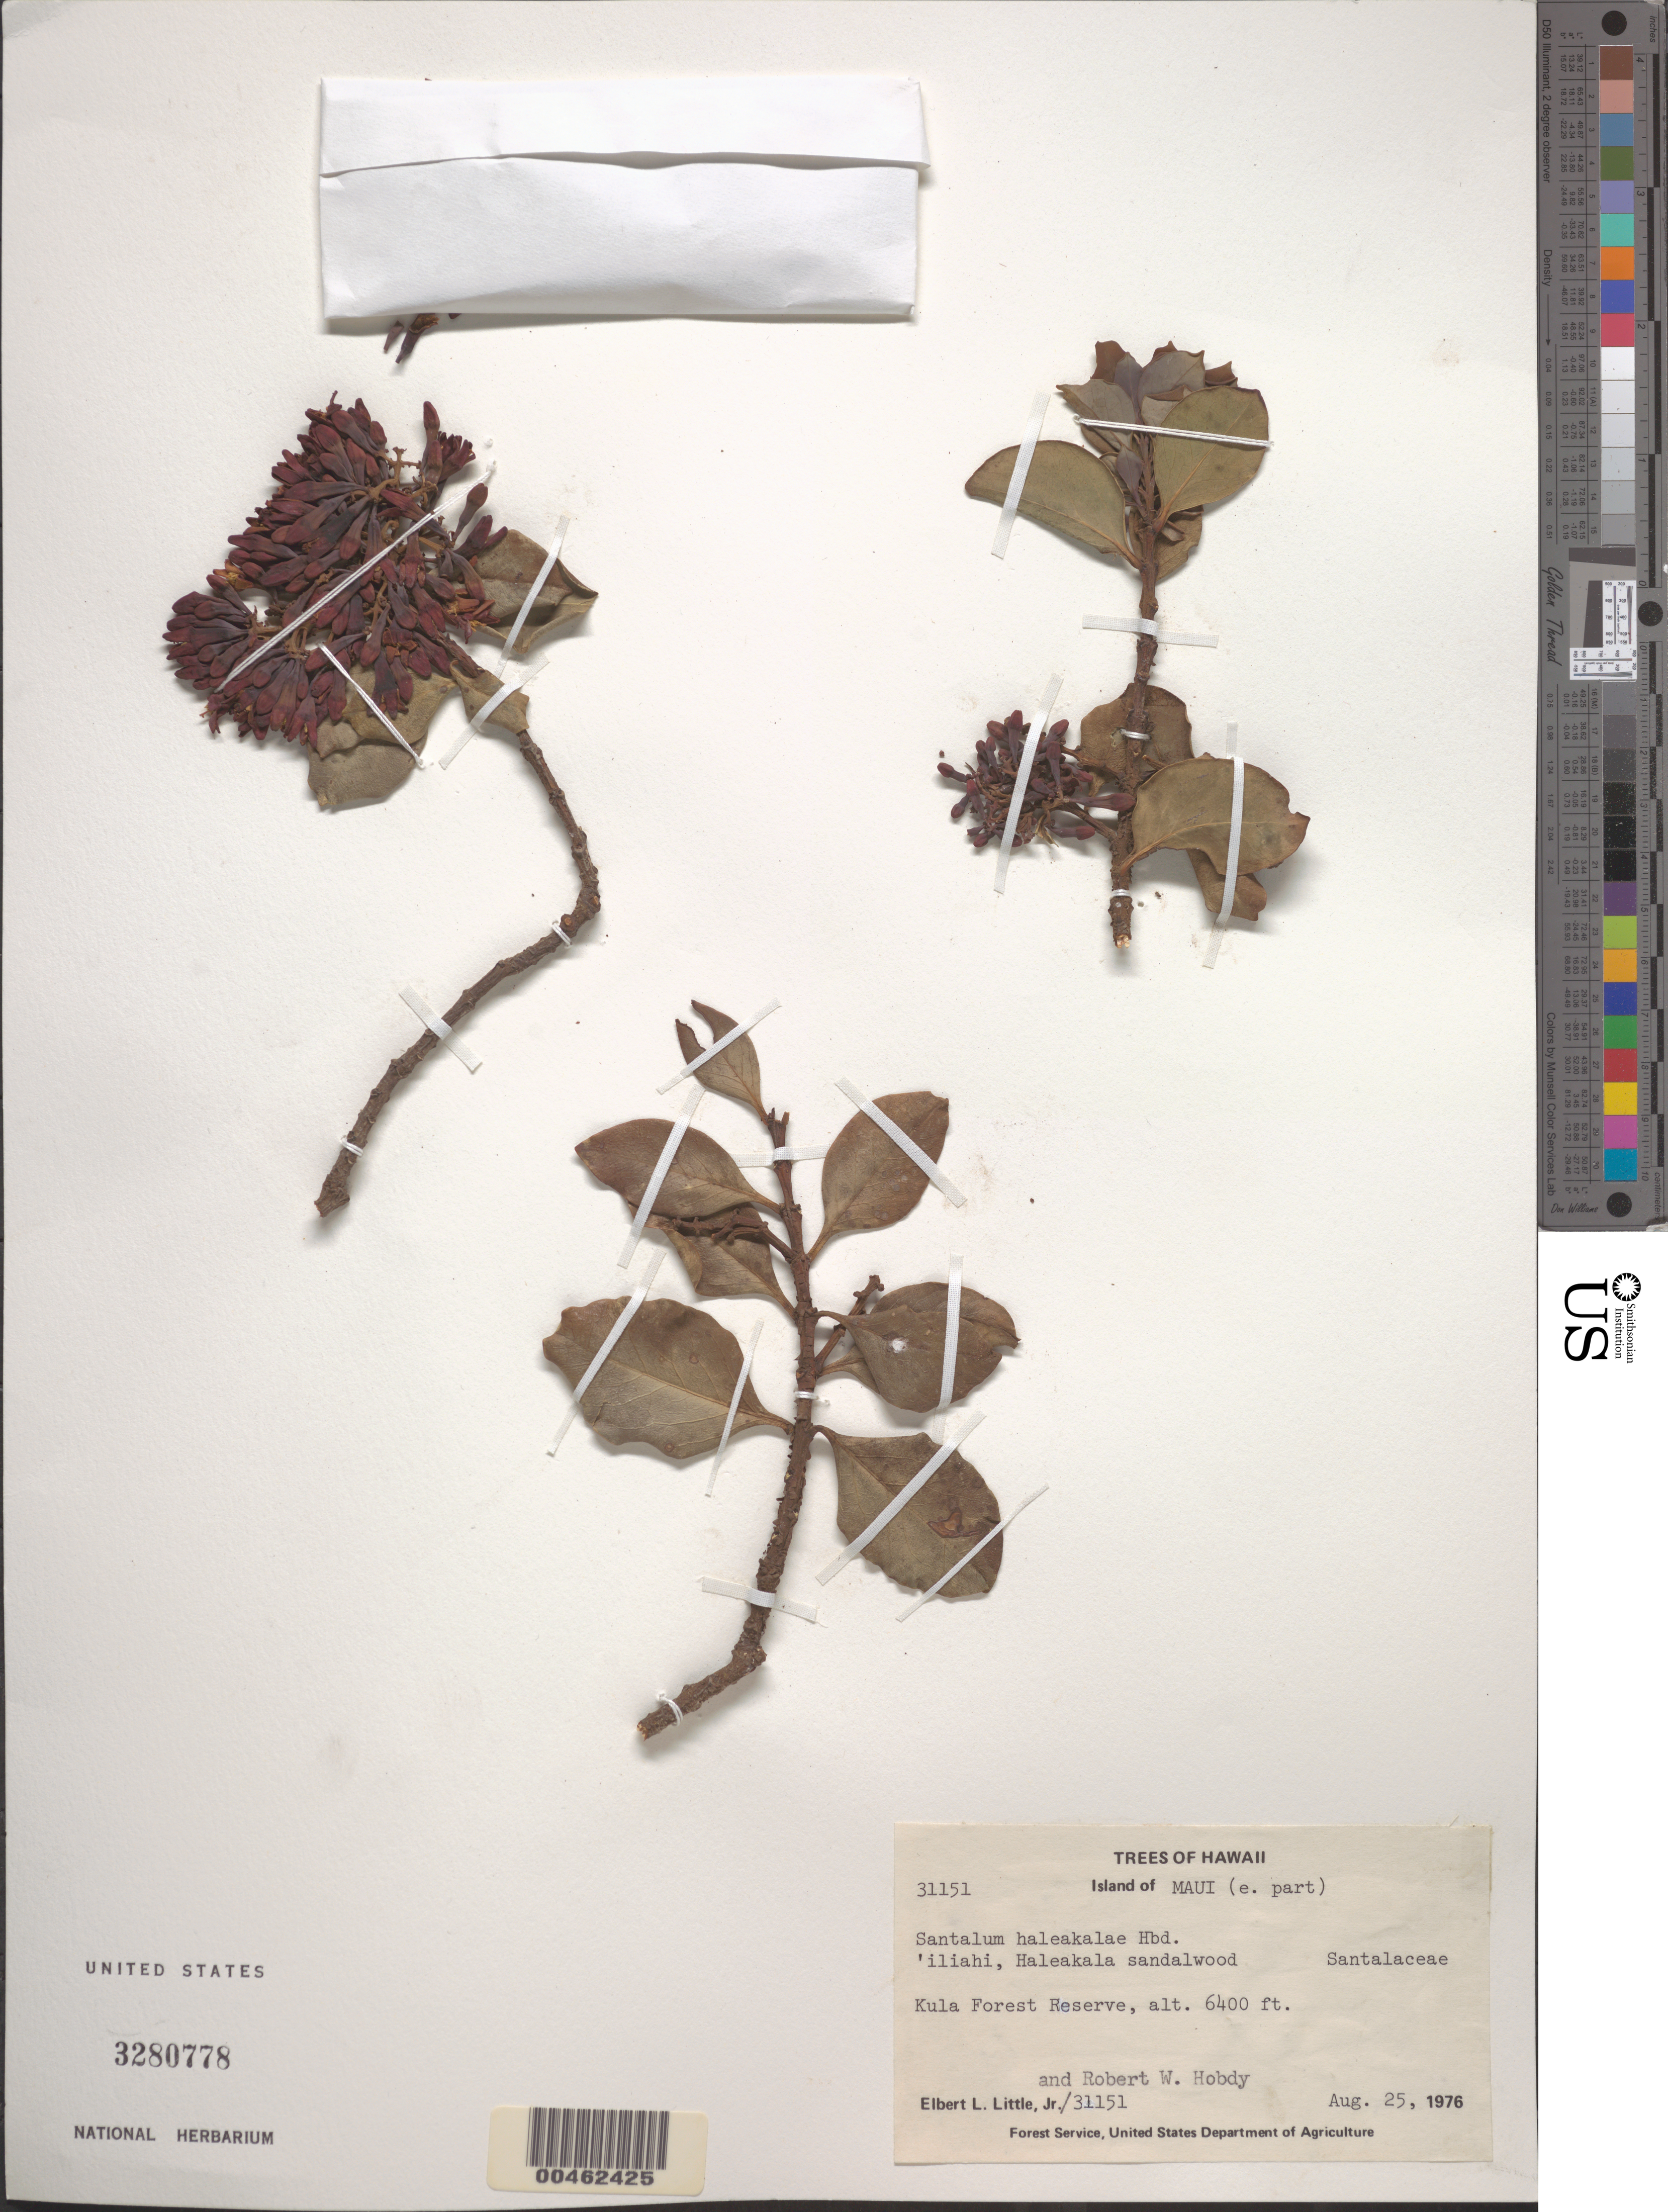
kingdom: Plantae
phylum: Tracheophyta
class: Magnoliopsida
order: Santalales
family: Santalaceae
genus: Santalum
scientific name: Santalum haleakalae var. haleakalae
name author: Hillebr.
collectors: E. L. Little & R. Hobdy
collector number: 31151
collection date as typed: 25 Aug 1976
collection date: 1976-08-25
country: United States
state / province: Hawaii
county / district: Maui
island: Maui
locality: E part of Maui, Kula Forest Reserve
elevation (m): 1951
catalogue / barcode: US 3280778